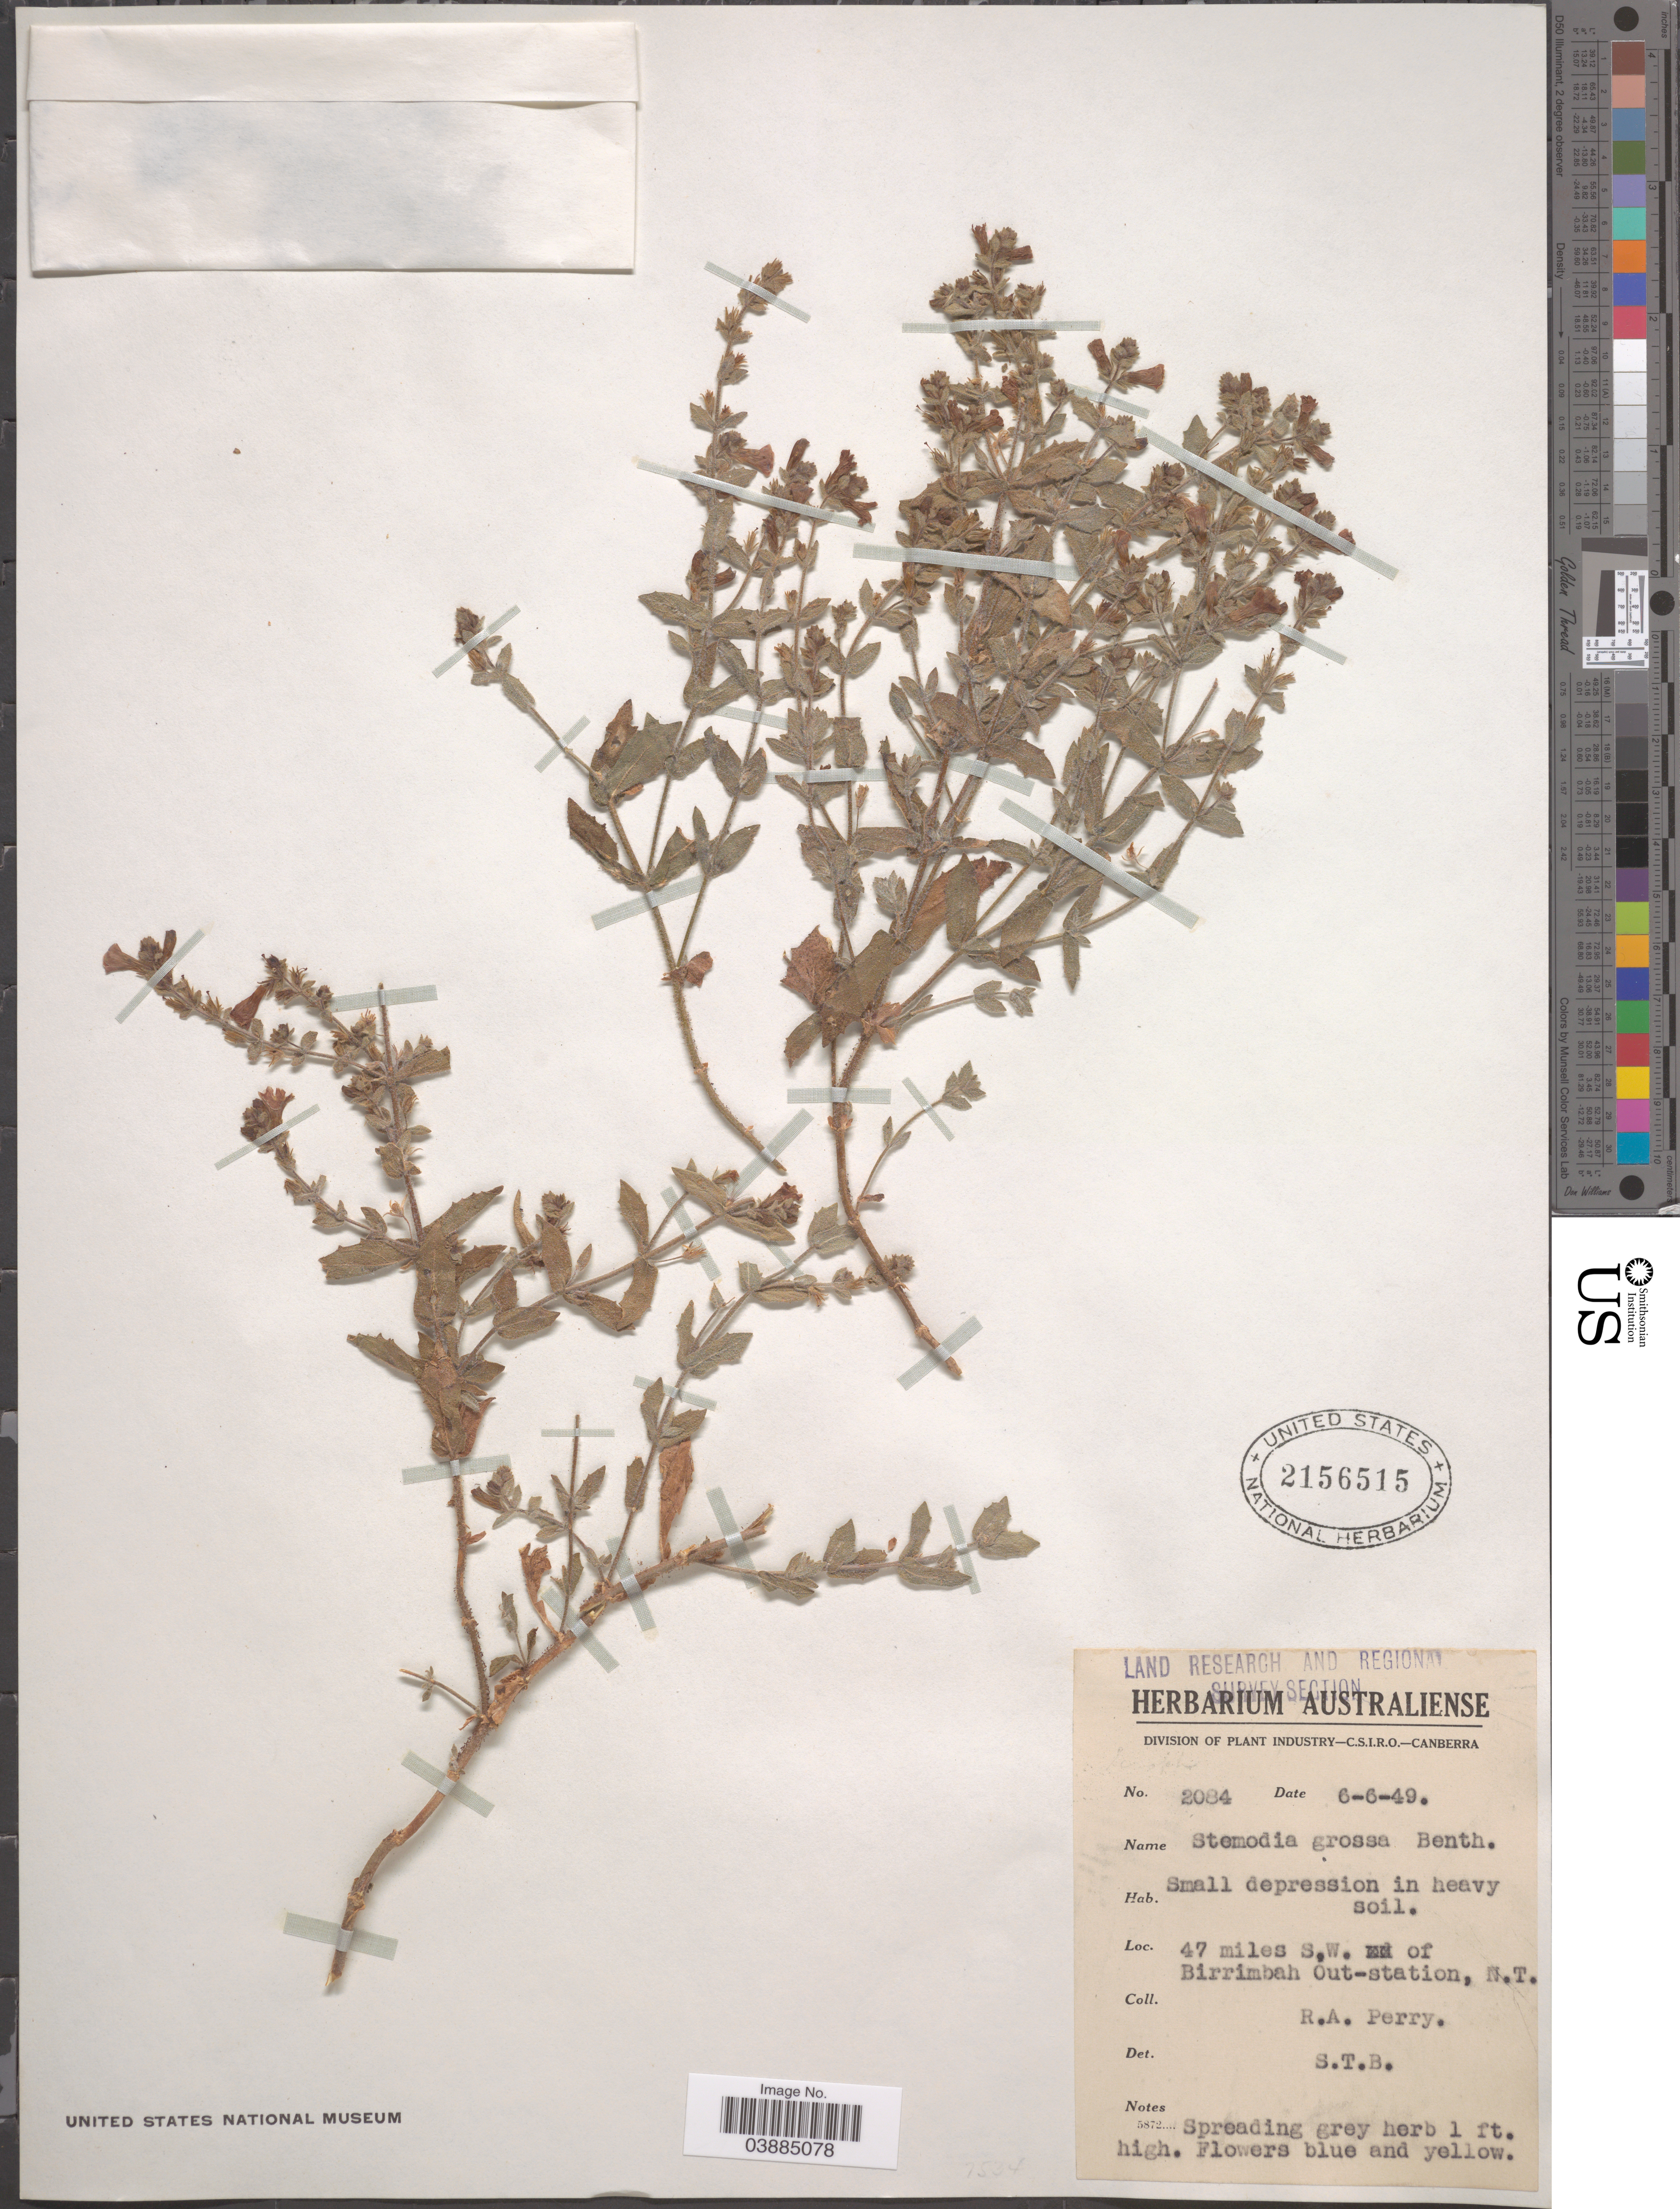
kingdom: Plantae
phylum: Tracheophyta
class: Magnoliopsida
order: Lamiales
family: Plantaginaceae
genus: Stemodia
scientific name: Stemodia grossa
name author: Benth.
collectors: Perry, R. A.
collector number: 2084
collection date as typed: Transcribed d/m/y: 6/6/49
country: Australia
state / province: Northern Territory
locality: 47 miles S.W. of Birrimbah Ou-station.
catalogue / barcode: US 2156515